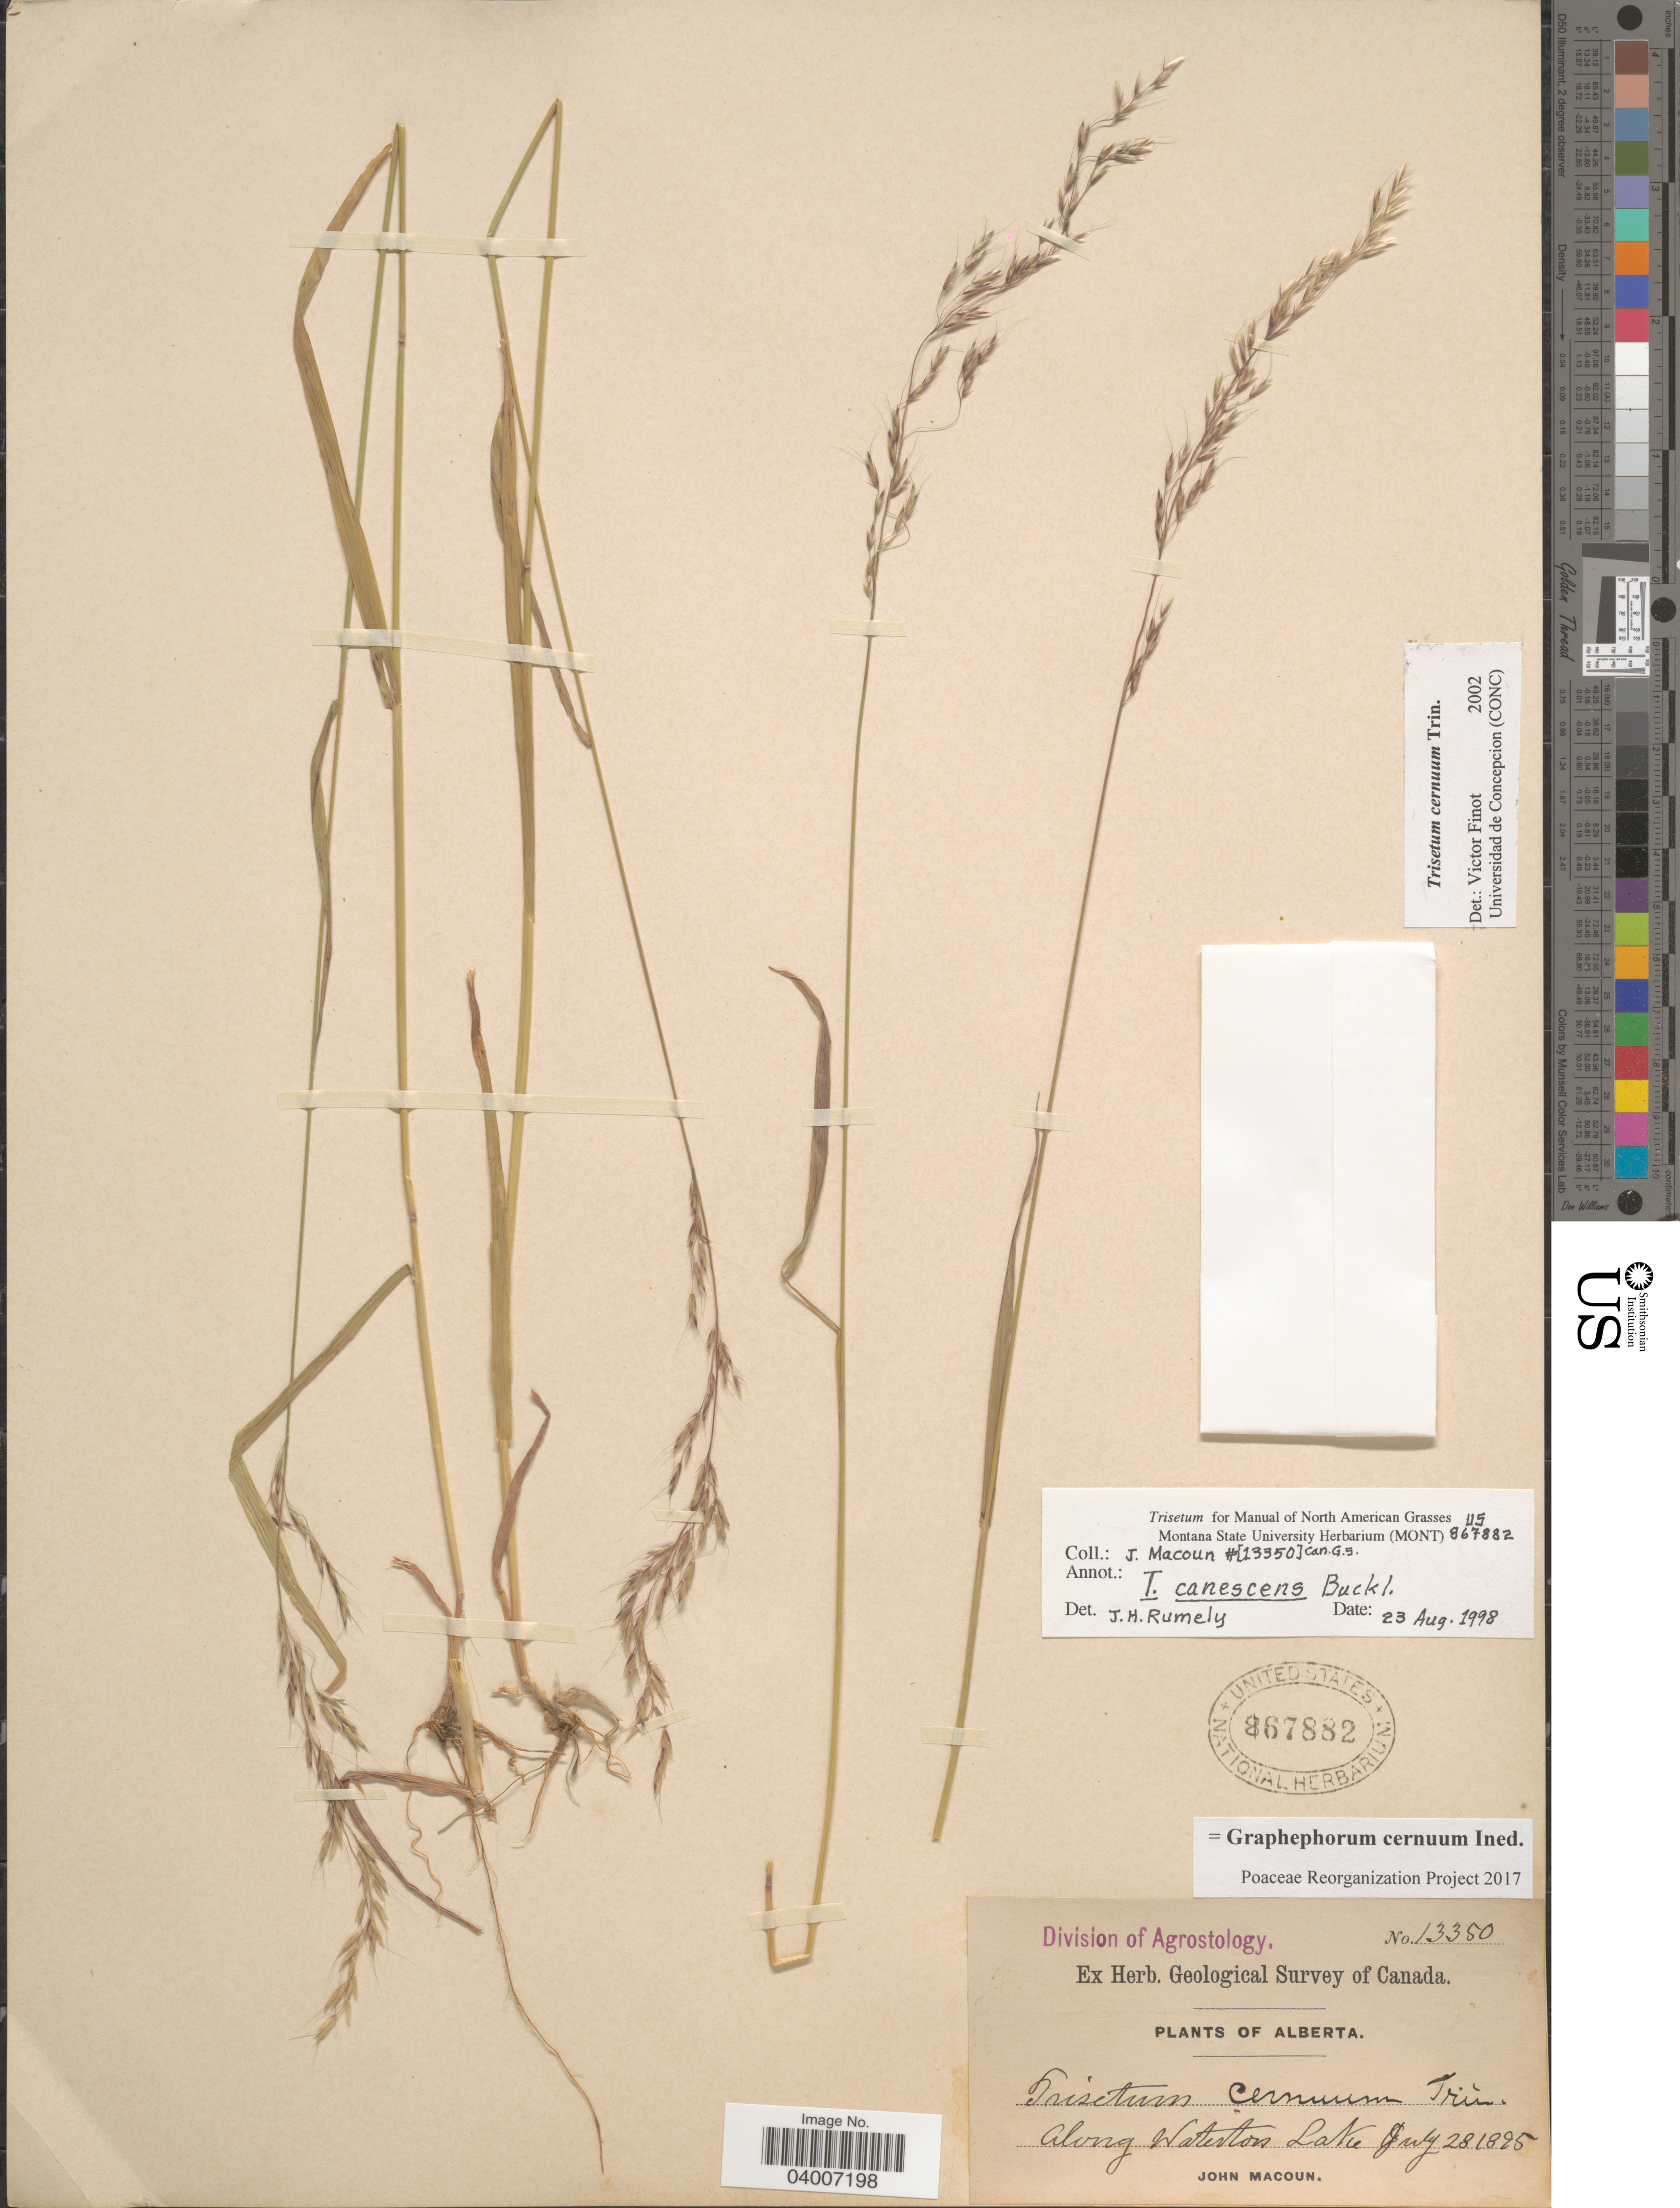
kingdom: Plantae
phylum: Tracheophyta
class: Liliopsida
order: Poales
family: Poaceae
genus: Graphephorum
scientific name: Graphephorum cernuum ined.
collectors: J. Macoun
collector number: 13350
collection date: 1895-07-28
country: Canada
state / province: Alberta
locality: Along Waterton Lake.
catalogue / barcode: US 167882